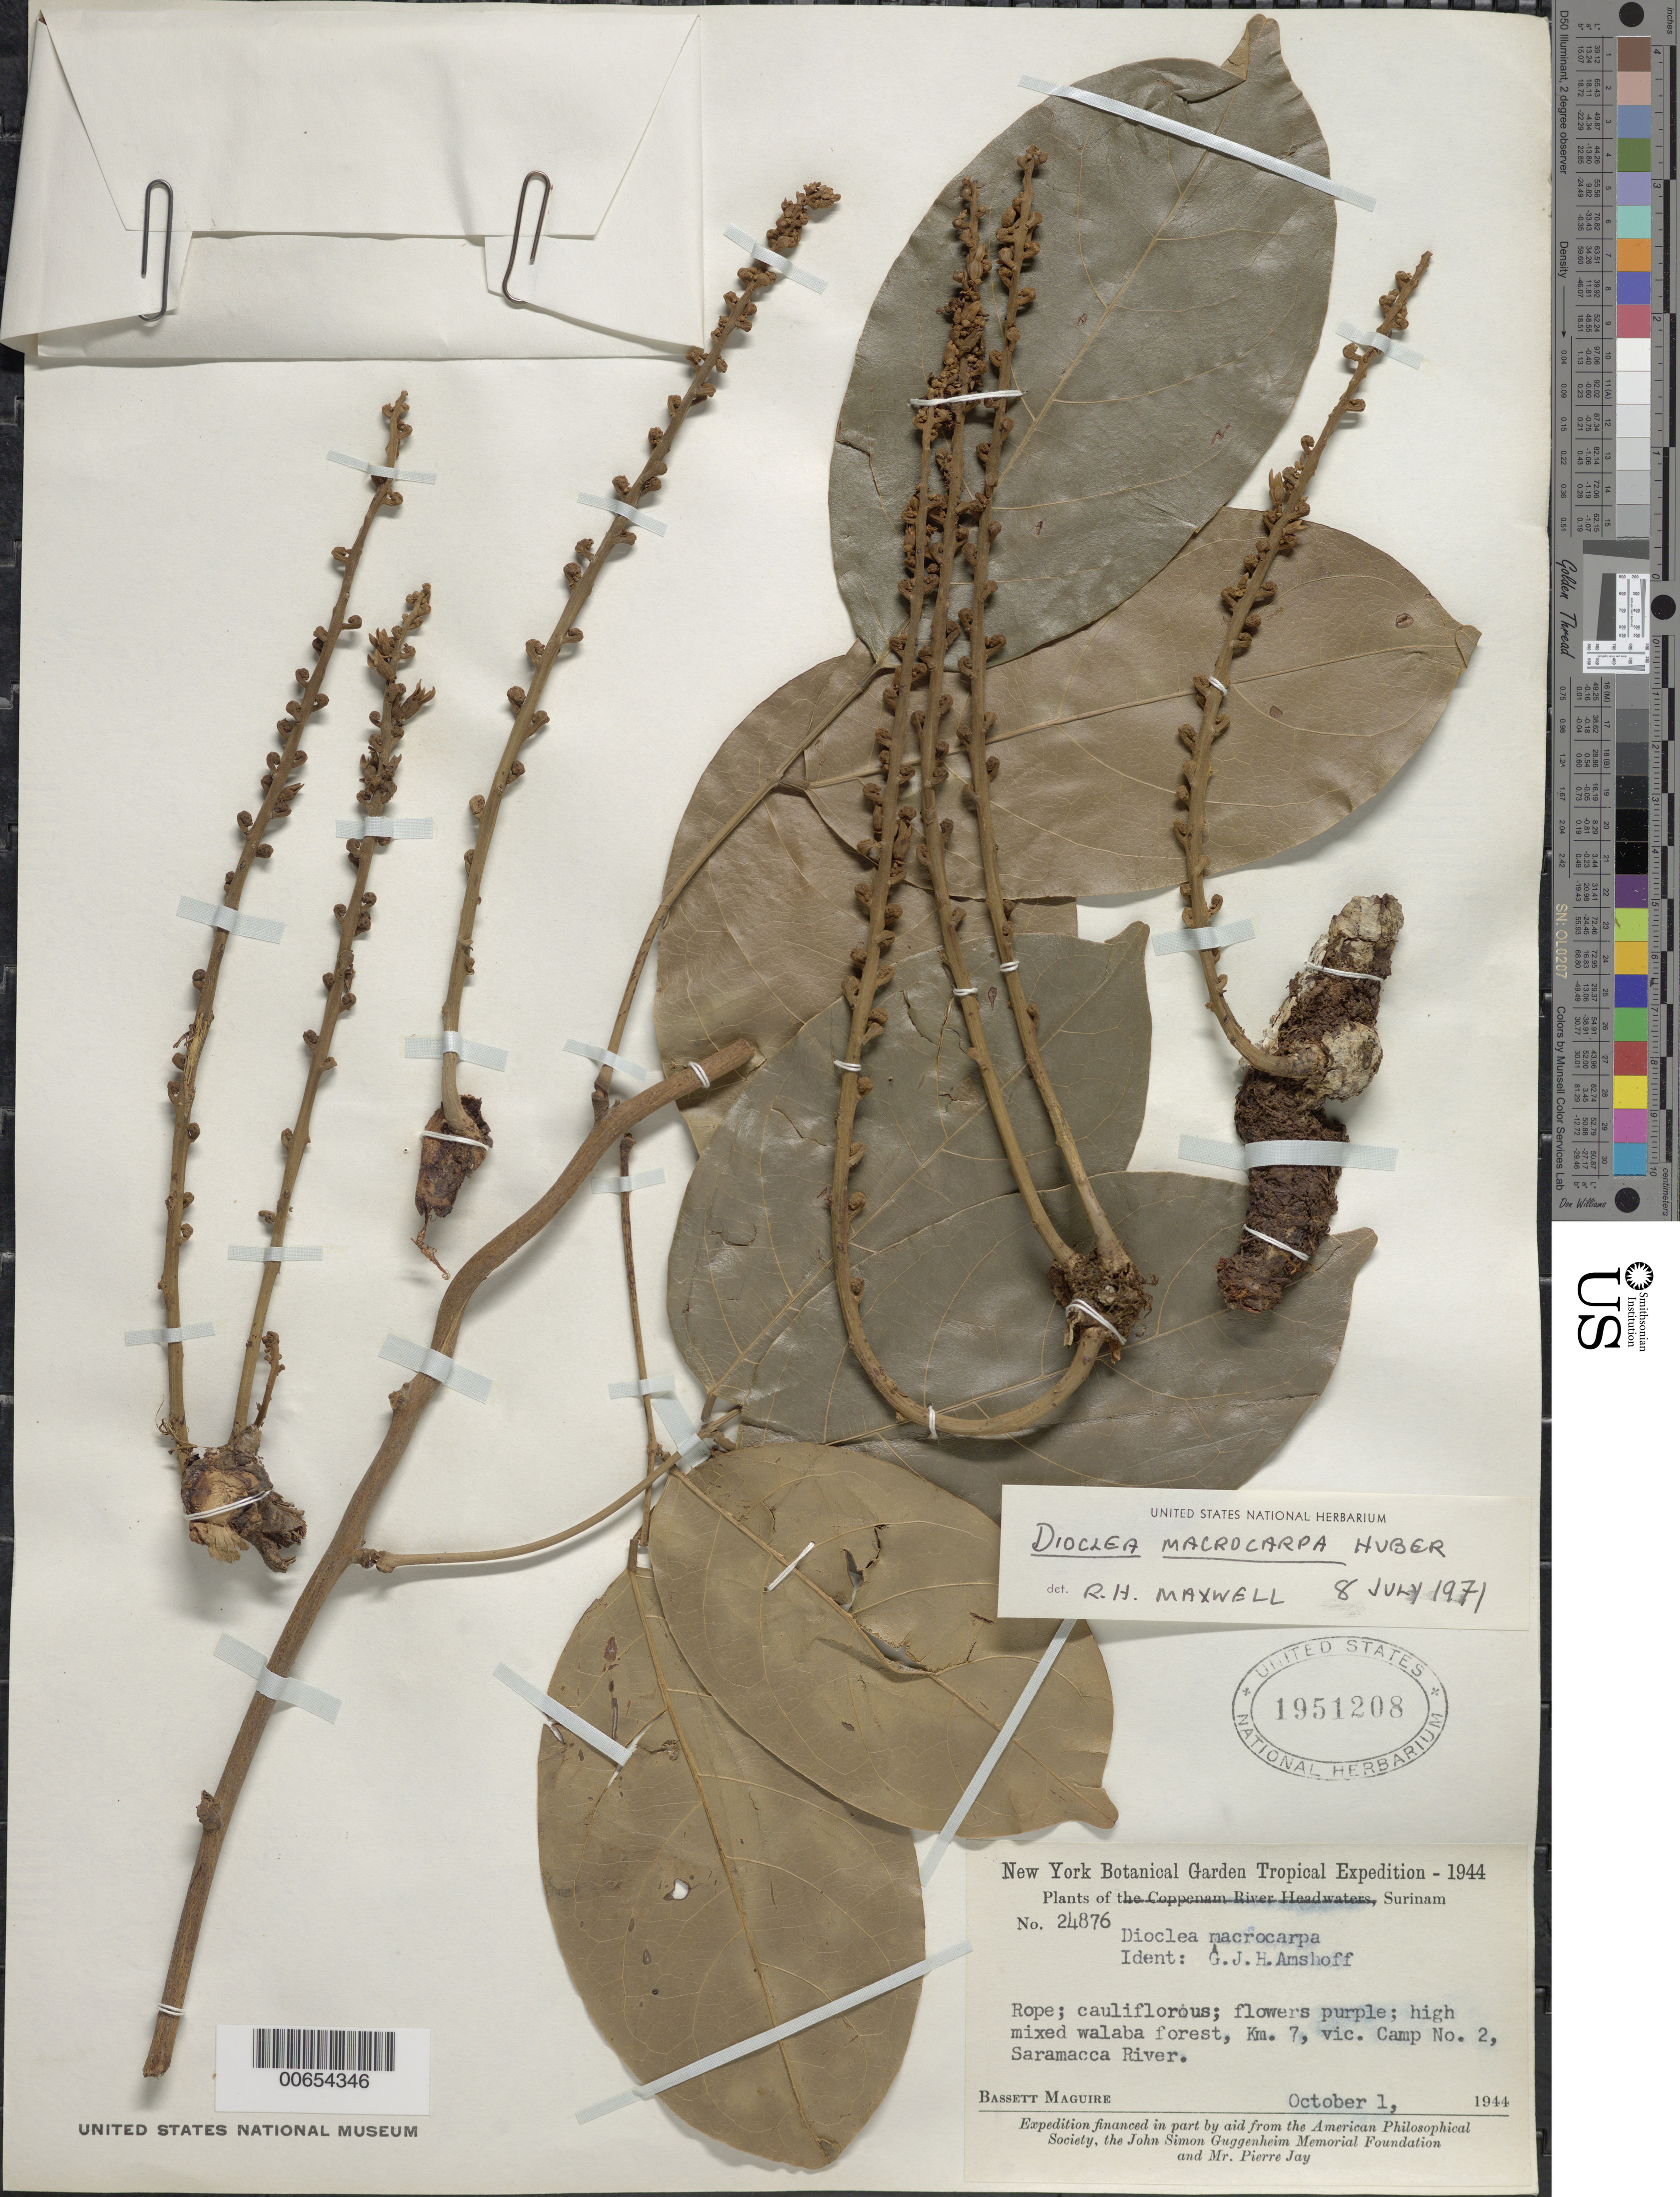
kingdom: Plantae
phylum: Tracheophyta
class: Magnoliopsida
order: Fabales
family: Fabaceae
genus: Macropsychanthus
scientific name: Macropsychanthus macrocarpus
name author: (Huber) L.P. Queiroz & Snak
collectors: B. Maguire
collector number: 24876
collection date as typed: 1-Oct-44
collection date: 1944-10-01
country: Suriname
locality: Saramacca River, vicinity of Camp no. 2, km 7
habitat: High mixed Wallaba forest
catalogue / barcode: US 1951208